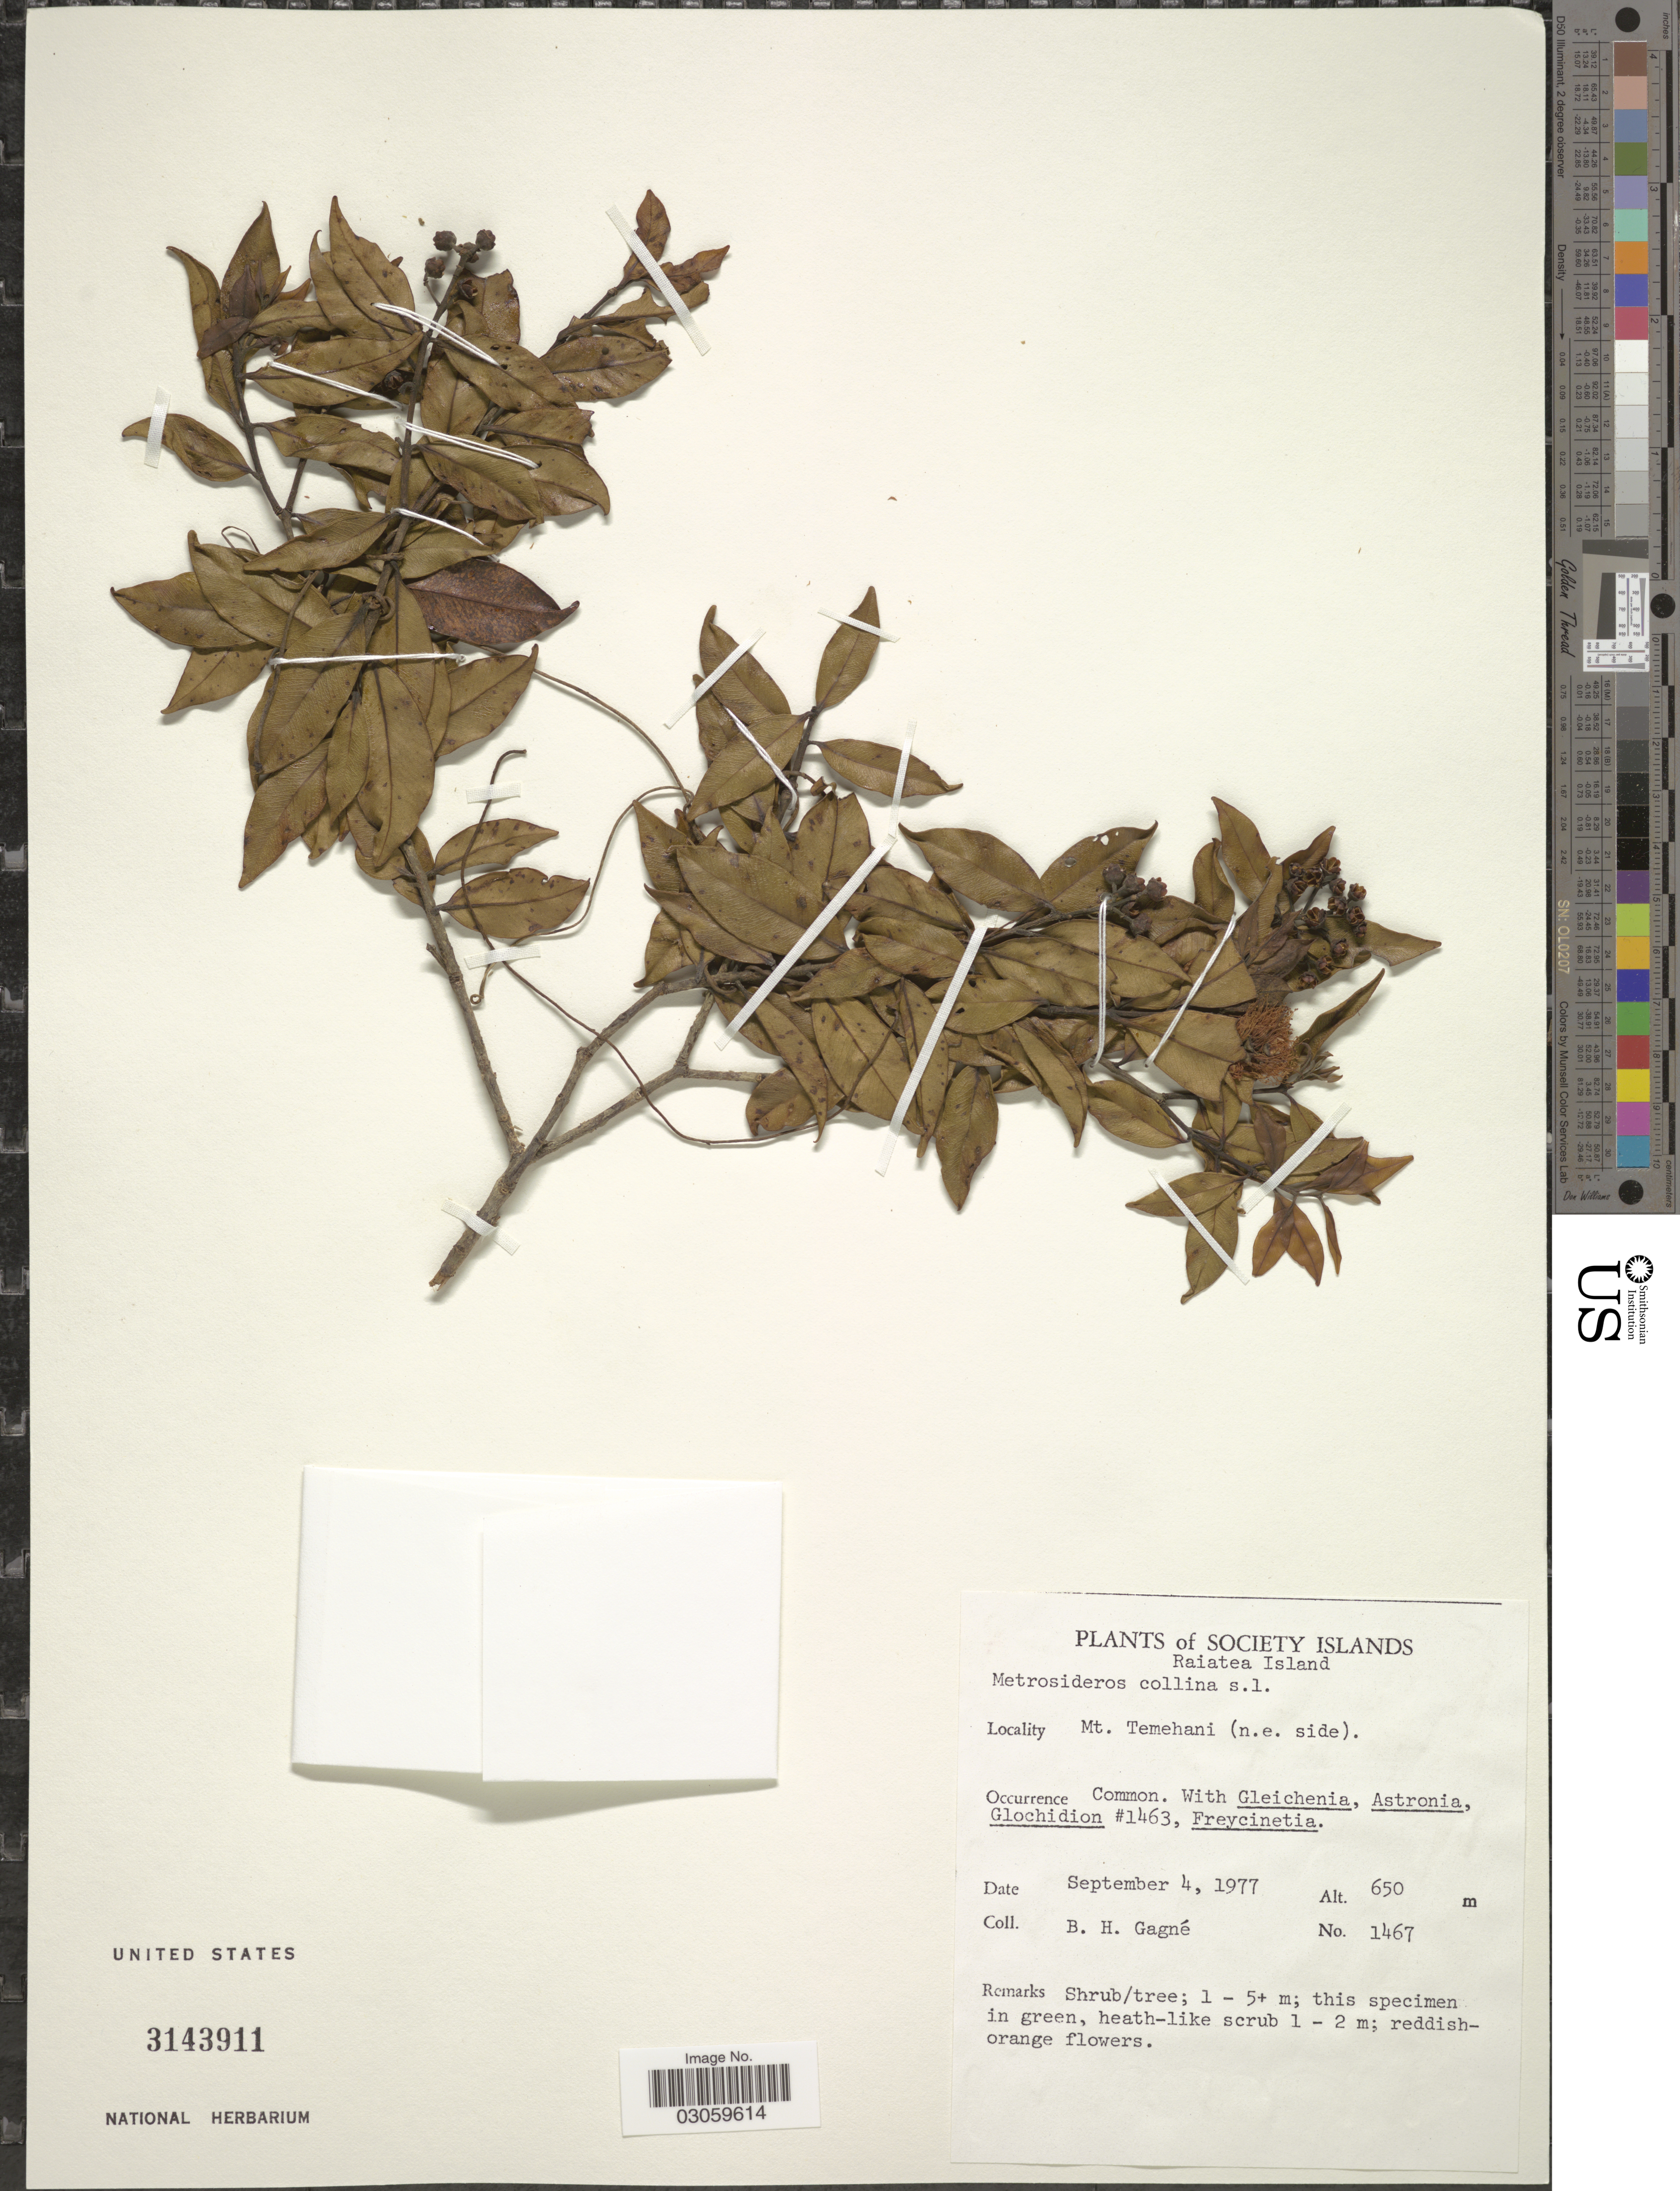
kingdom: Plantae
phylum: Tracheophyta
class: Magnoliopsida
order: Myrtales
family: Myrtaceae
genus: Metrosideros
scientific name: Metrosideros collina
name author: (J.R. Forst. & G. Forst.) A. Gray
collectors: B. H. Gagné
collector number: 1467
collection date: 1977-09-04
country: French Polynesia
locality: Society Islands. Raiatea Island. Mt. Temehani (n.e. side).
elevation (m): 650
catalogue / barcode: US 3143911